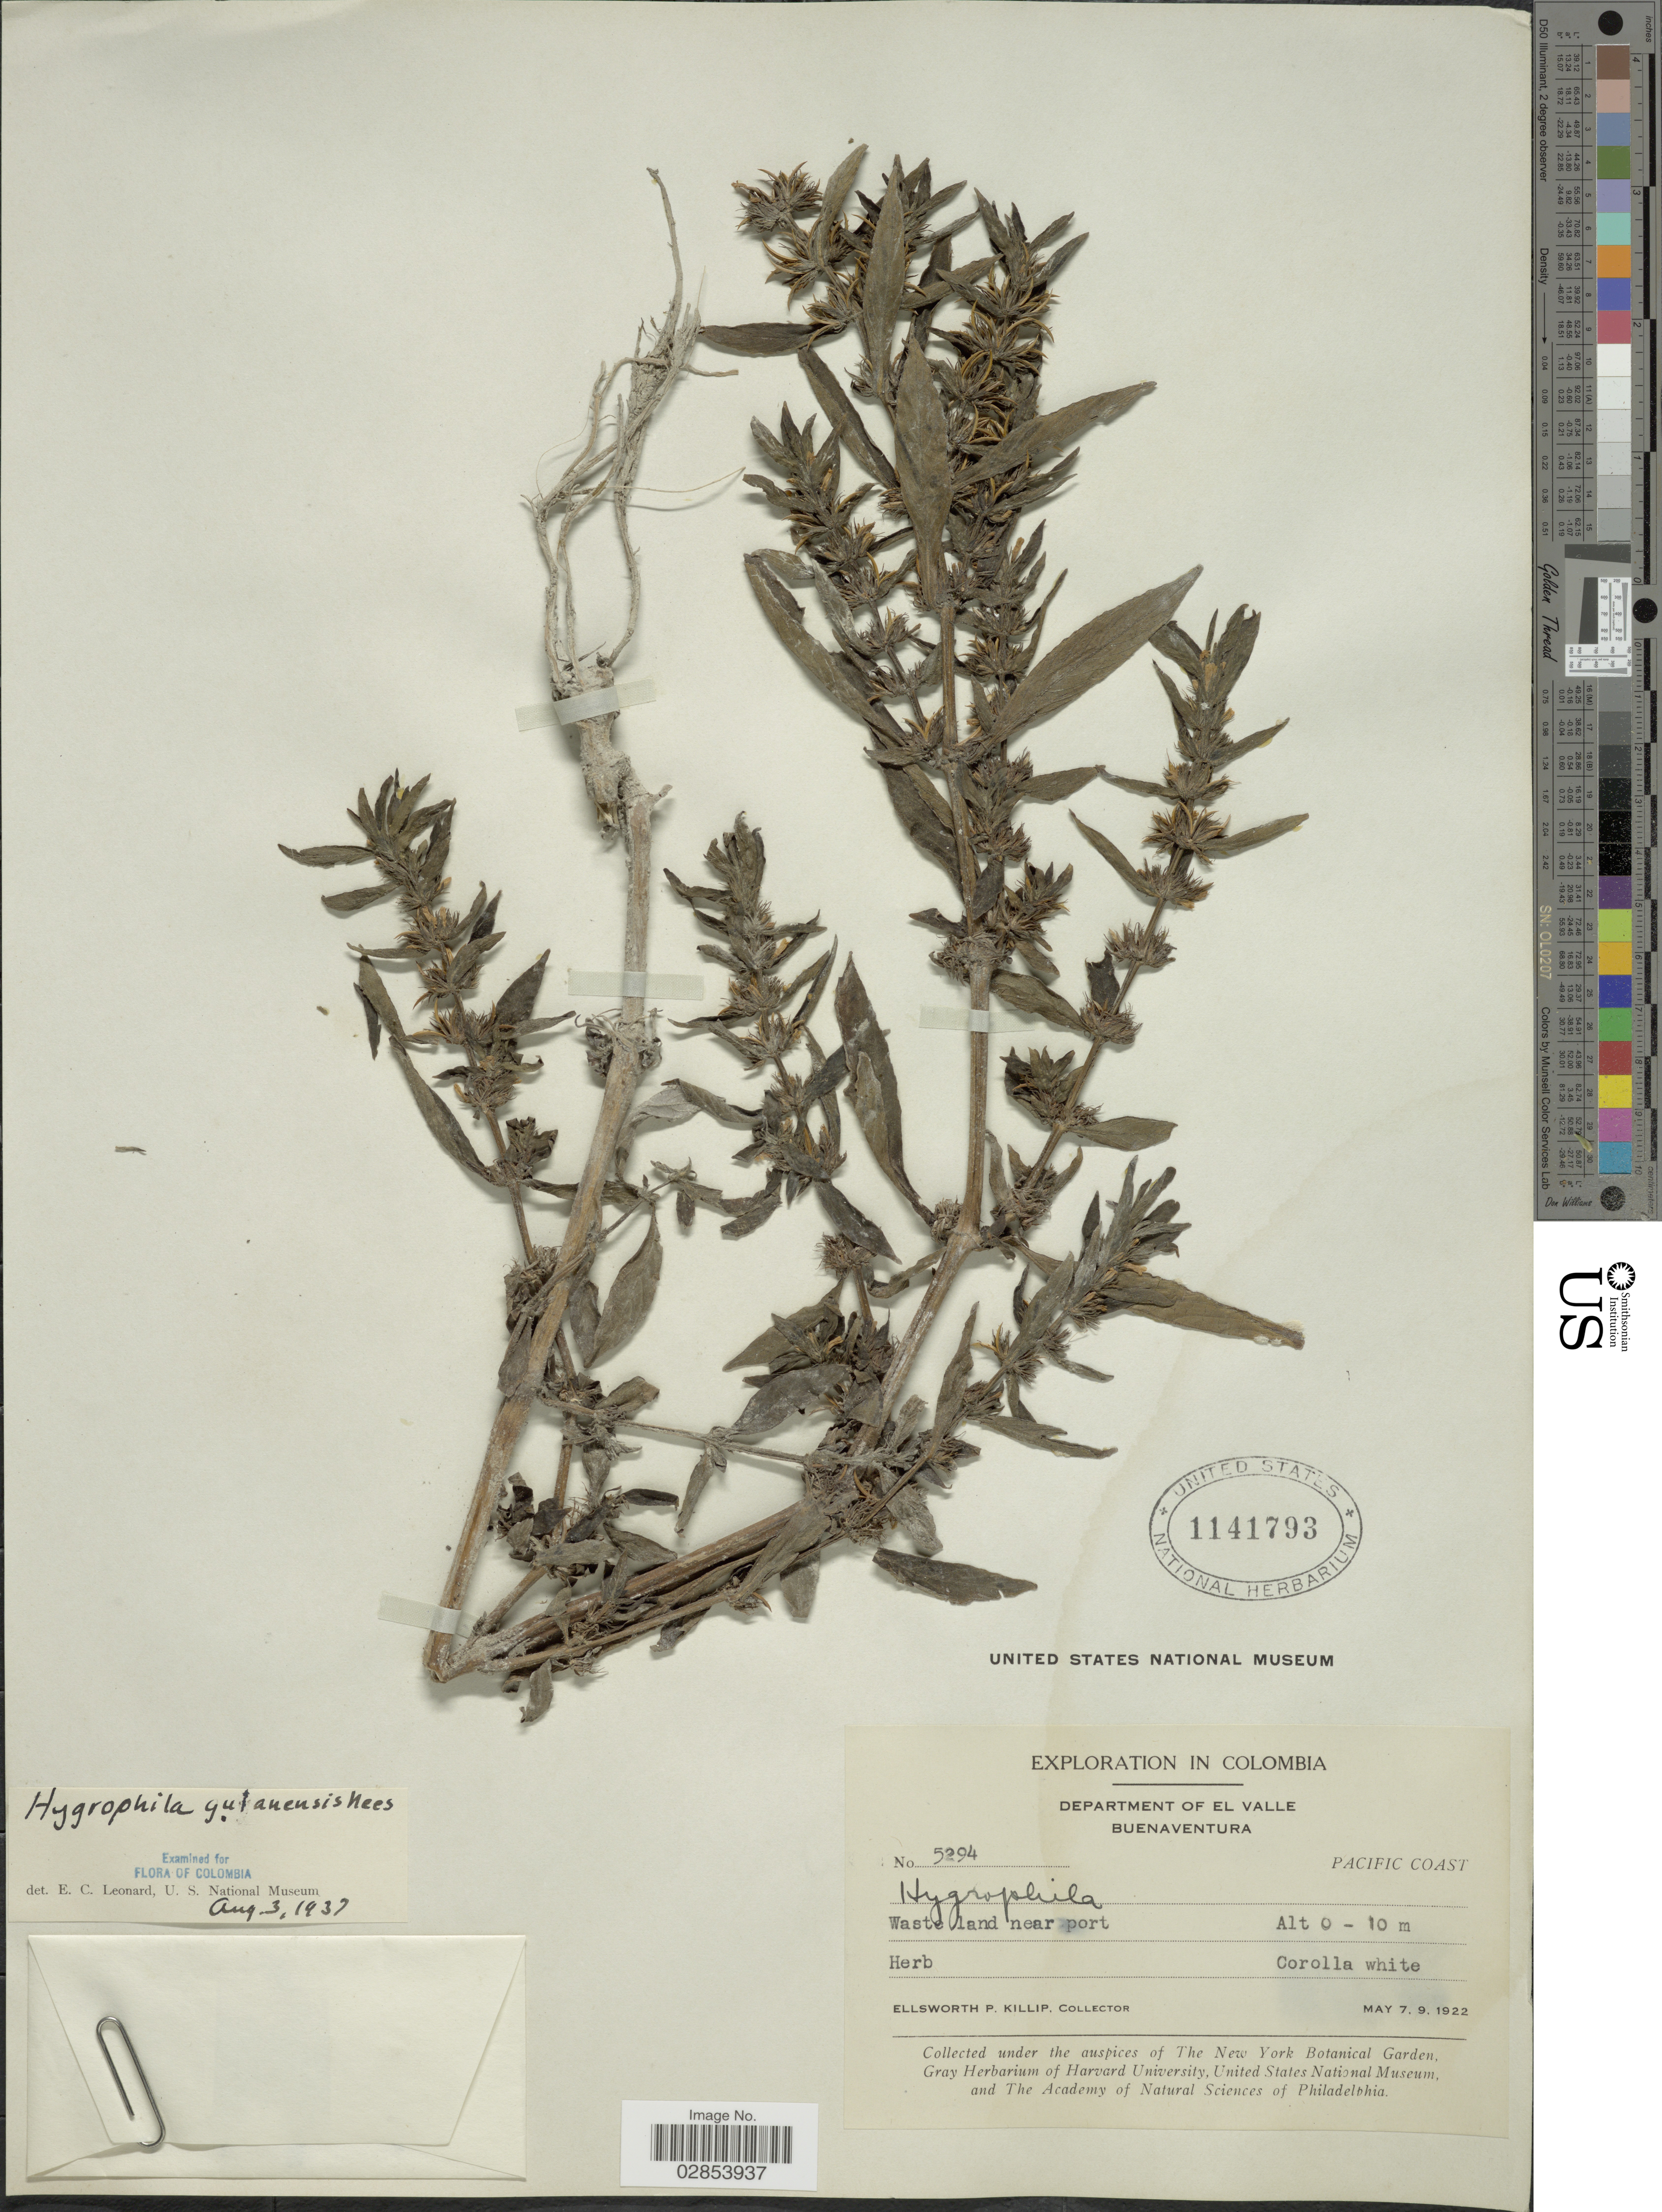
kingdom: Plantae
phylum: Tracheophyta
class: Magnoliopsida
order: Lamiales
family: Acanthaceae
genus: Hygrophila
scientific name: Hygrophila costata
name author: Nees & T. Nees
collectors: E. P. Killip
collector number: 5294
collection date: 1922-05-07/1922-05-09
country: Colombia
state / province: Valle del Cauca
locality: Department of El Valle, Buenaventura, Pacific Coast.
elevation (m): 0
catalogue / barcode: US 1141793